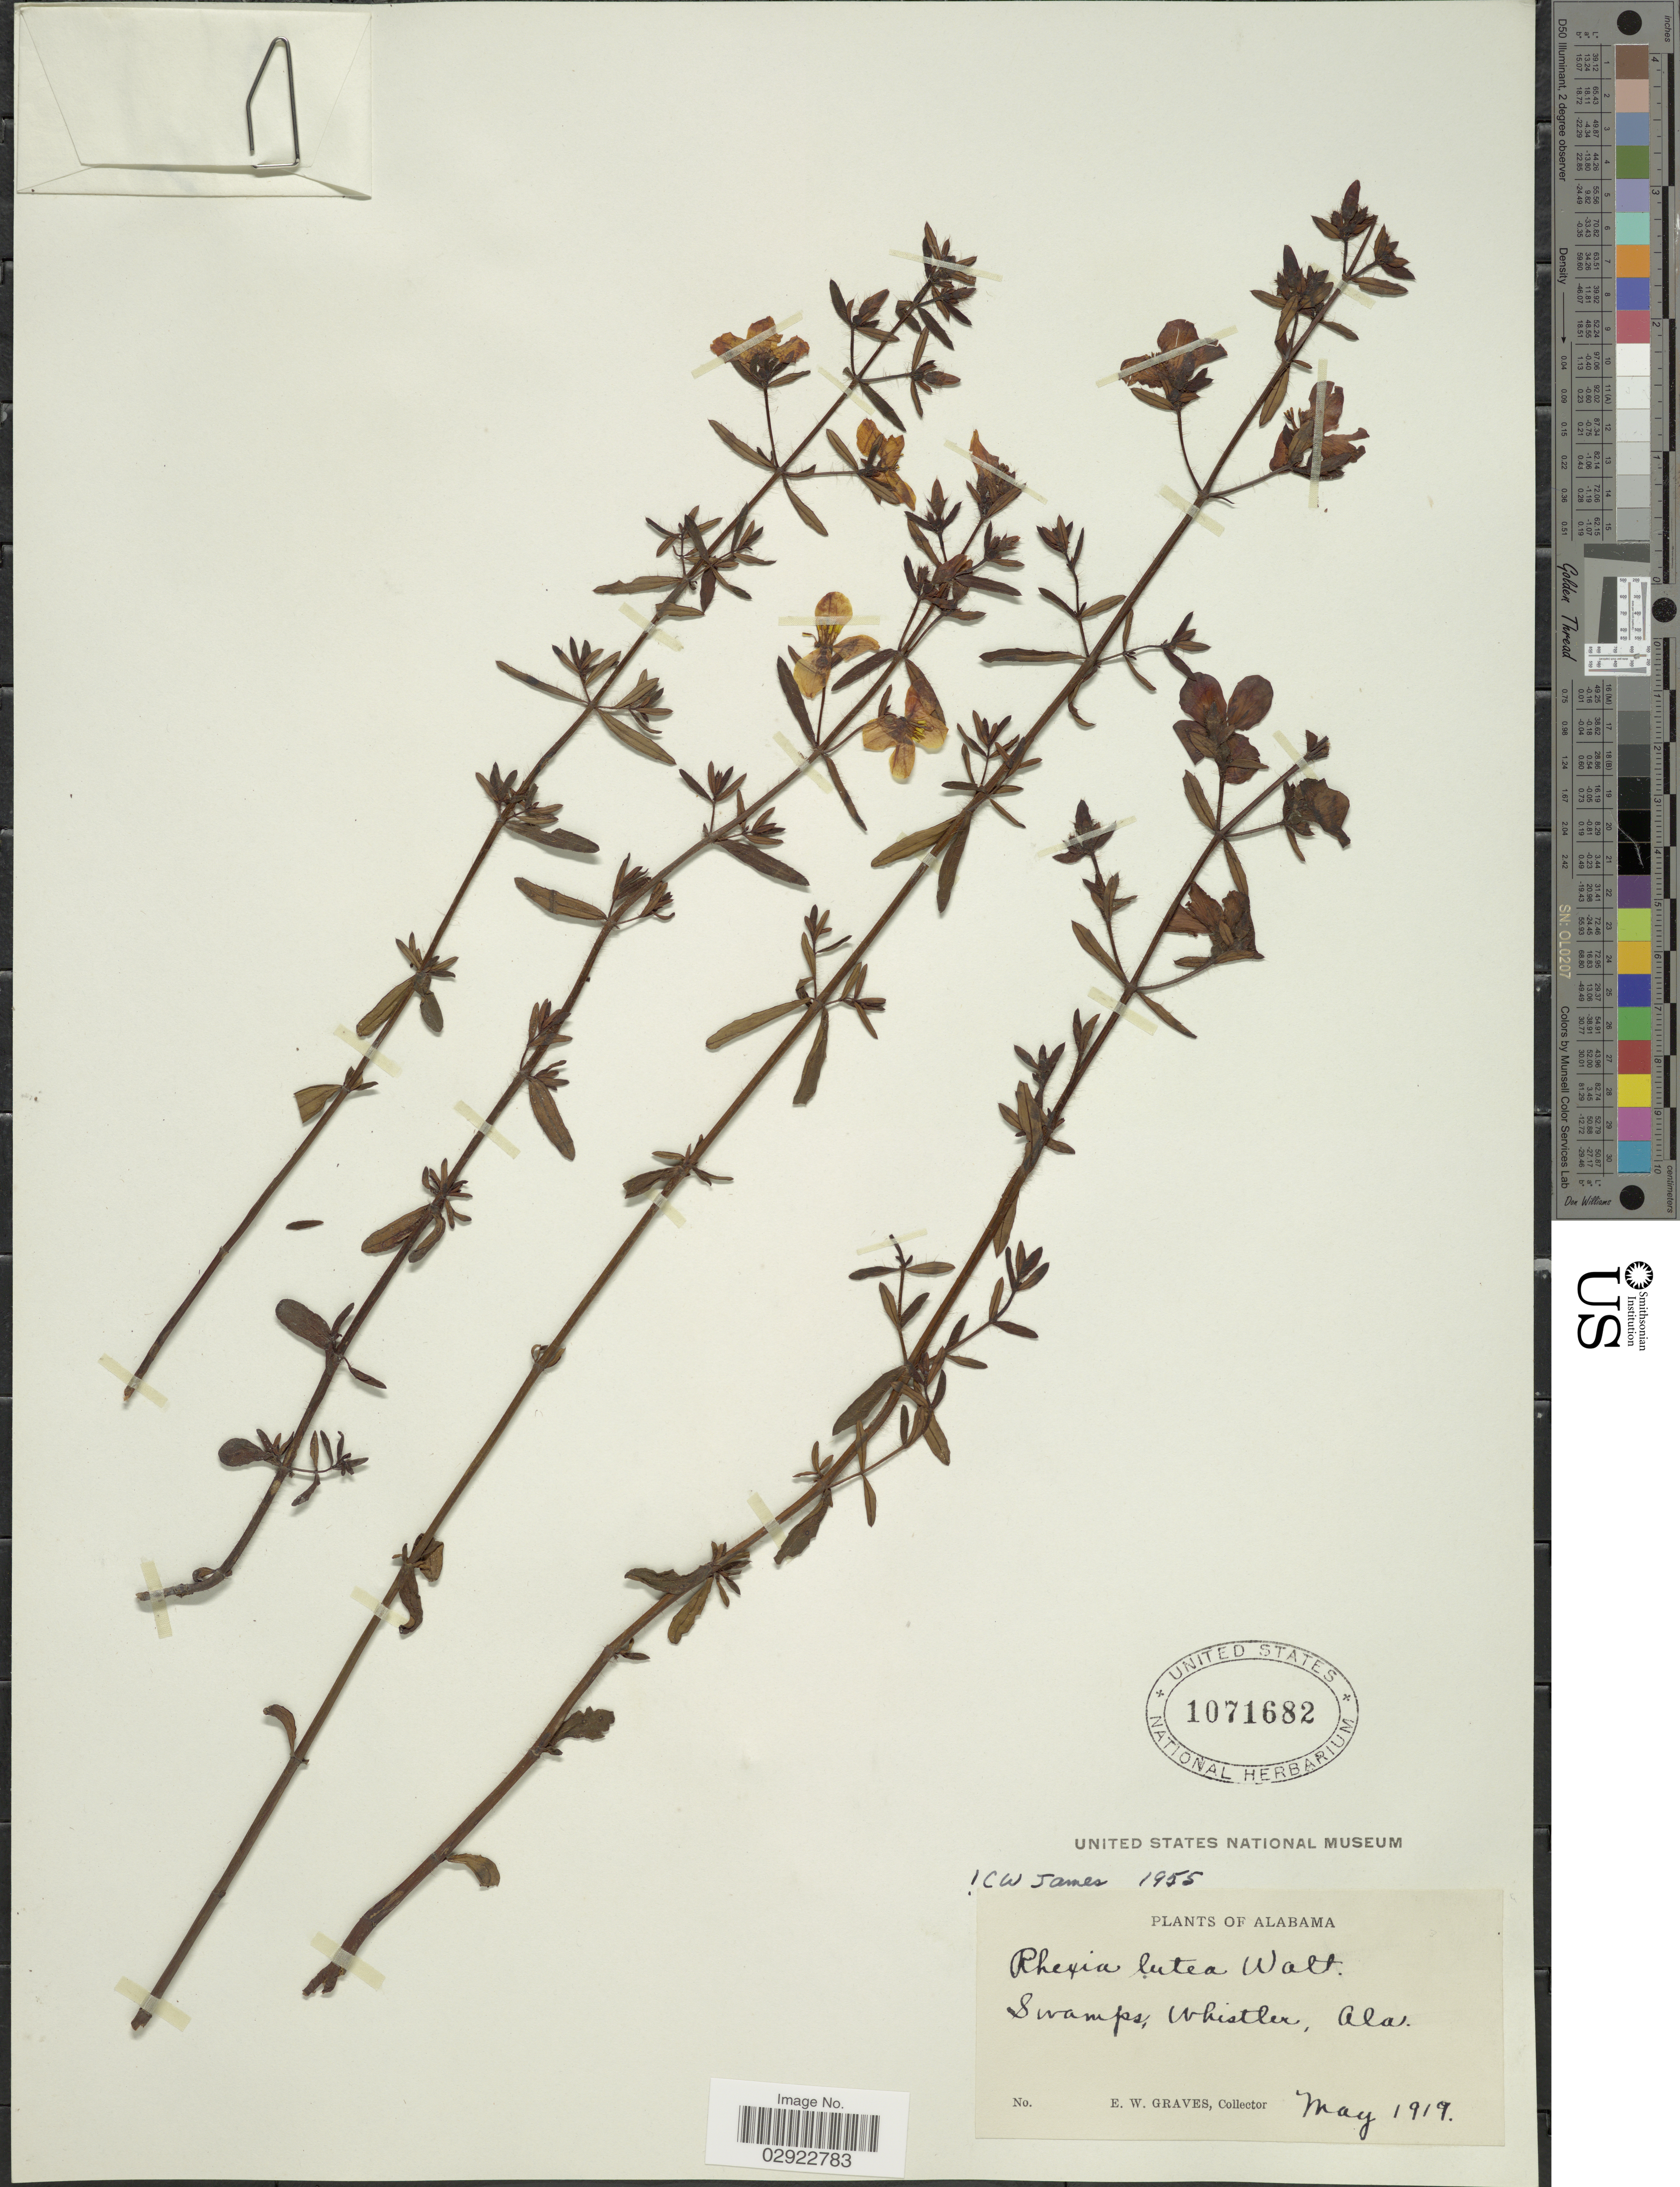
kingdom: Plantae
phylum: Tracheophyta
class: Magnoliopsida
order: Myrtales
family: Melastomataceae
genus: Rhexia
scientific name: Rhexia lutea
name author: Walter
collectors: E. Graves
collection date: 1919-05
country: United States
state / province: Alabama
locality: Swamps, Whistler.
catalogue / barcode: US 1071682